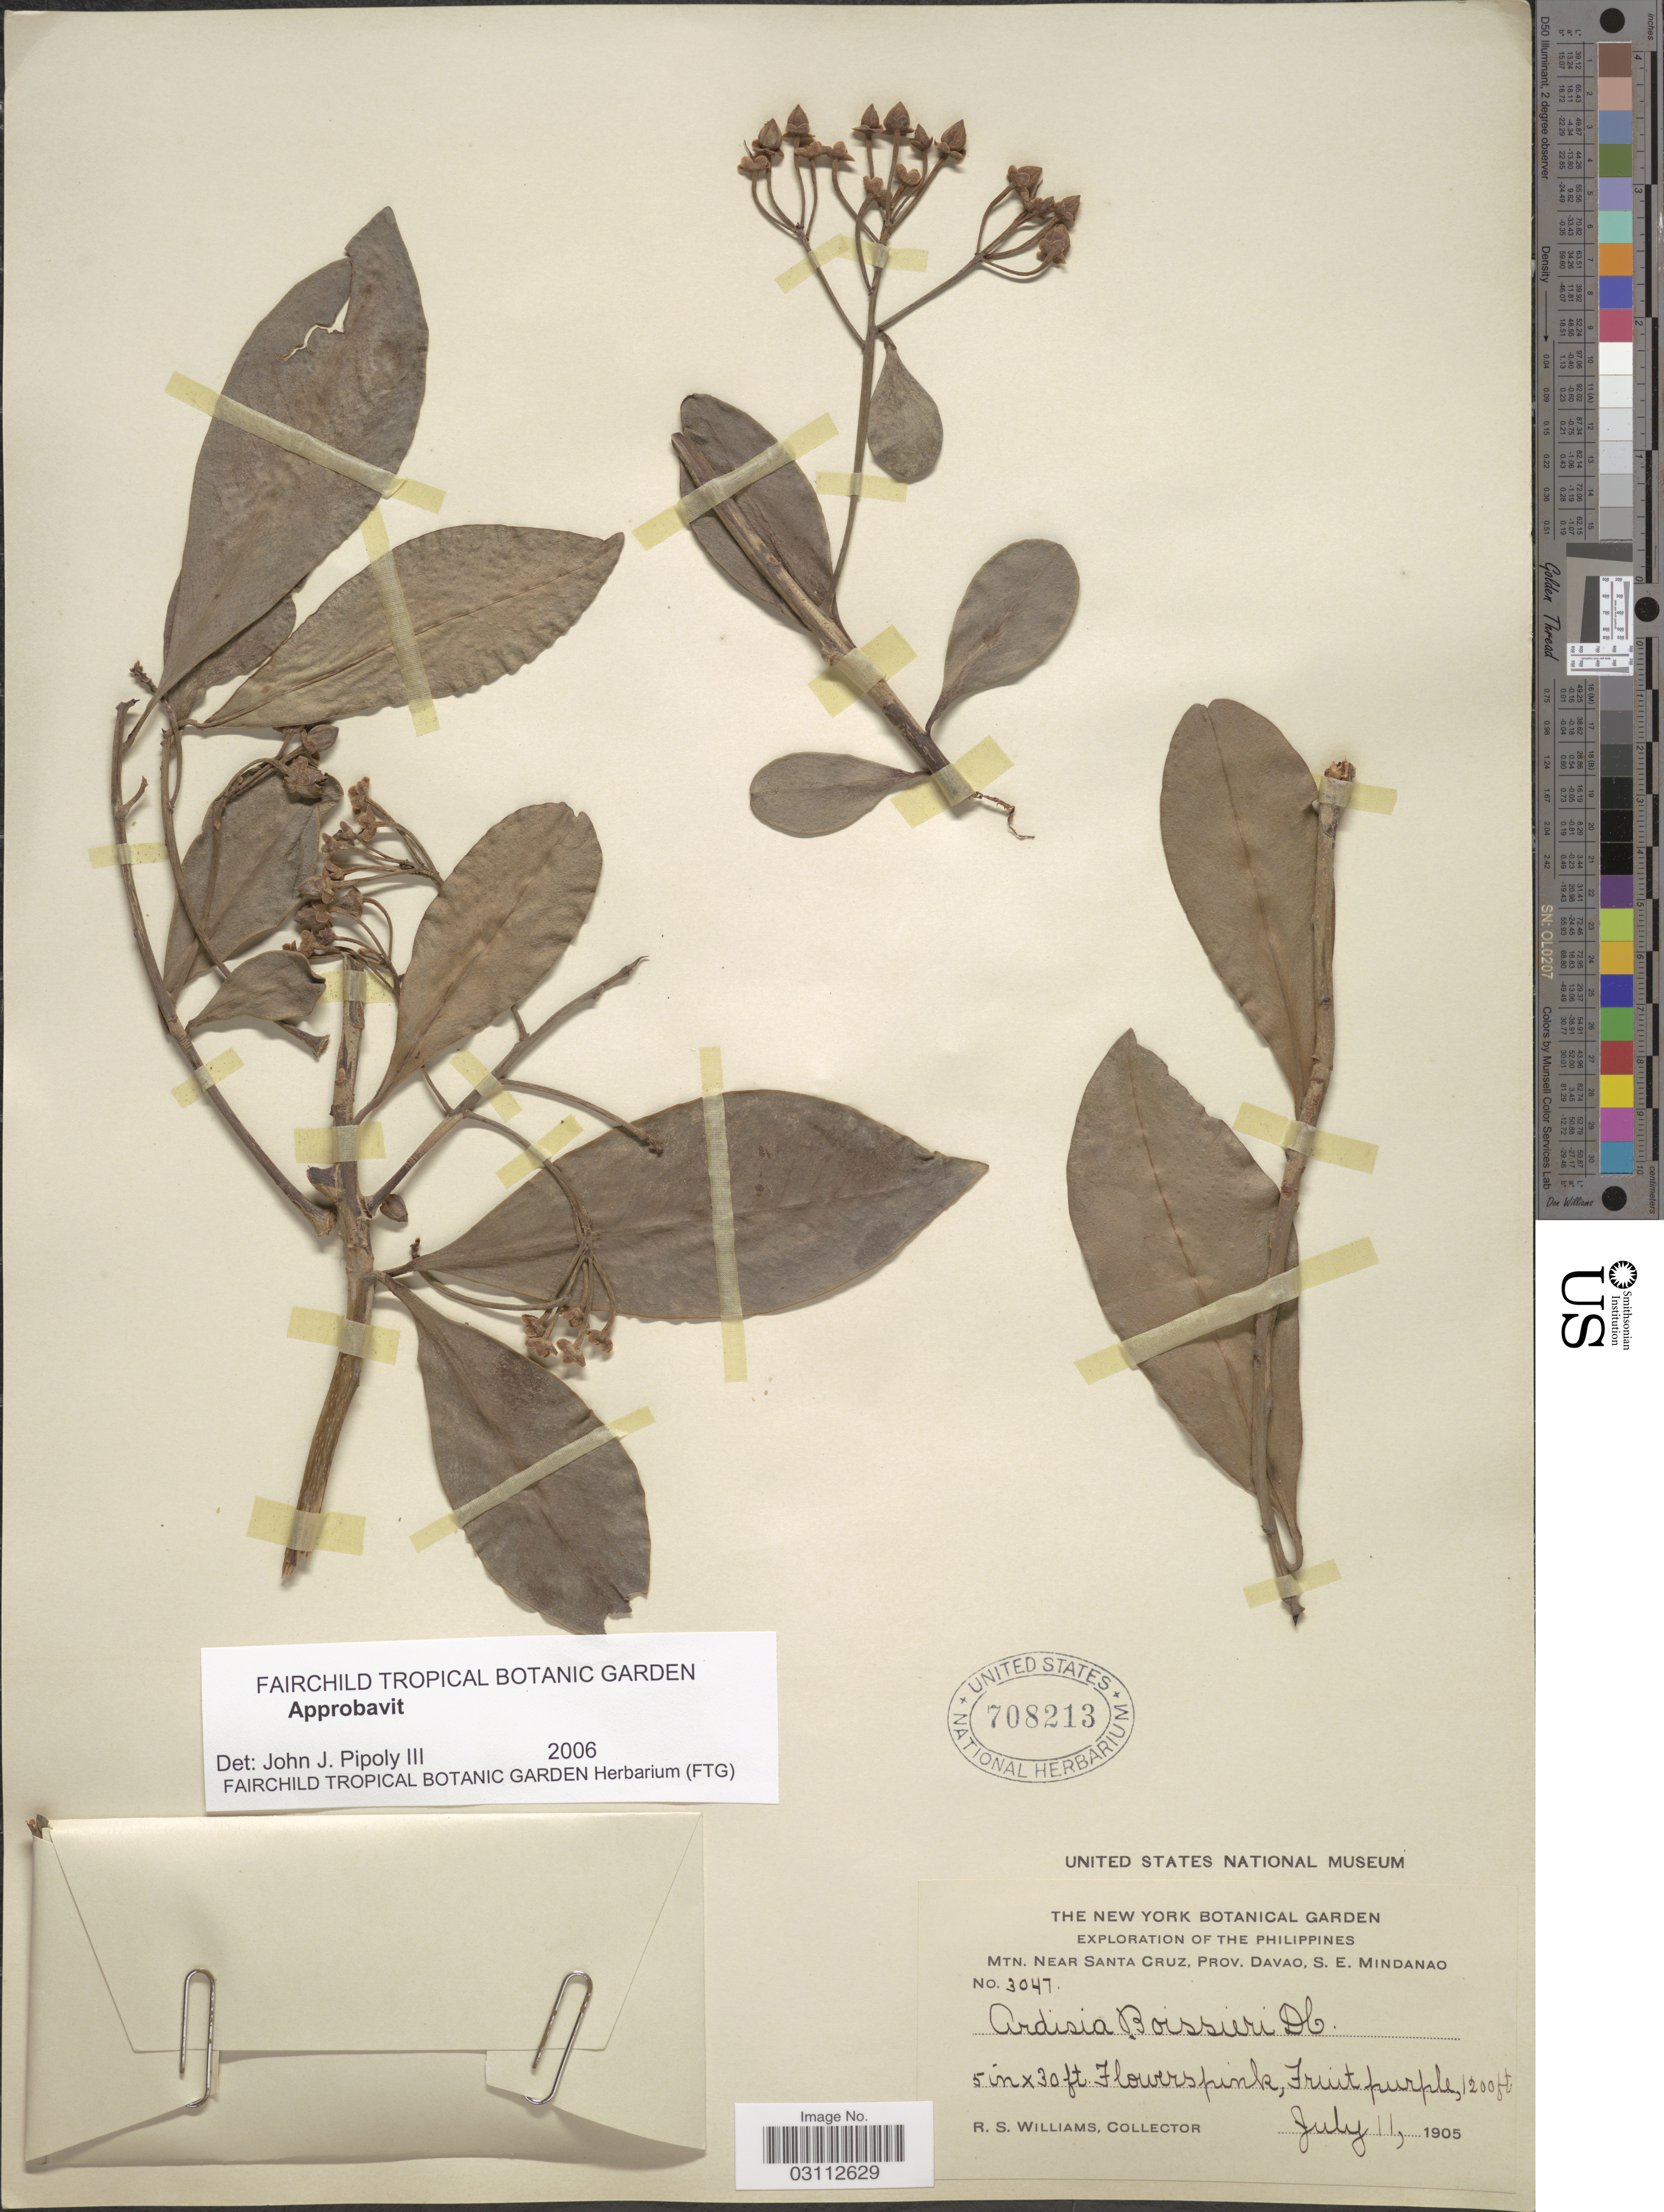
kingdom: Plantae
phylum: Tracheophyta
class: Magnoliopsida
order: Ericales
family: Primulaceae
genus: Ardisia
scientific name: Ardisia boissieri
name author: A. DC.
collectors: R. S. Williams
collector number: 3047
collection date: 1905-07-11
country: Philippines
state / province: Davao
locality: Mtn. near Santa Cruz, Prov. Davao, S.E. Mindanao.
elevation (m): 366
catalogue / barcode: US 708213